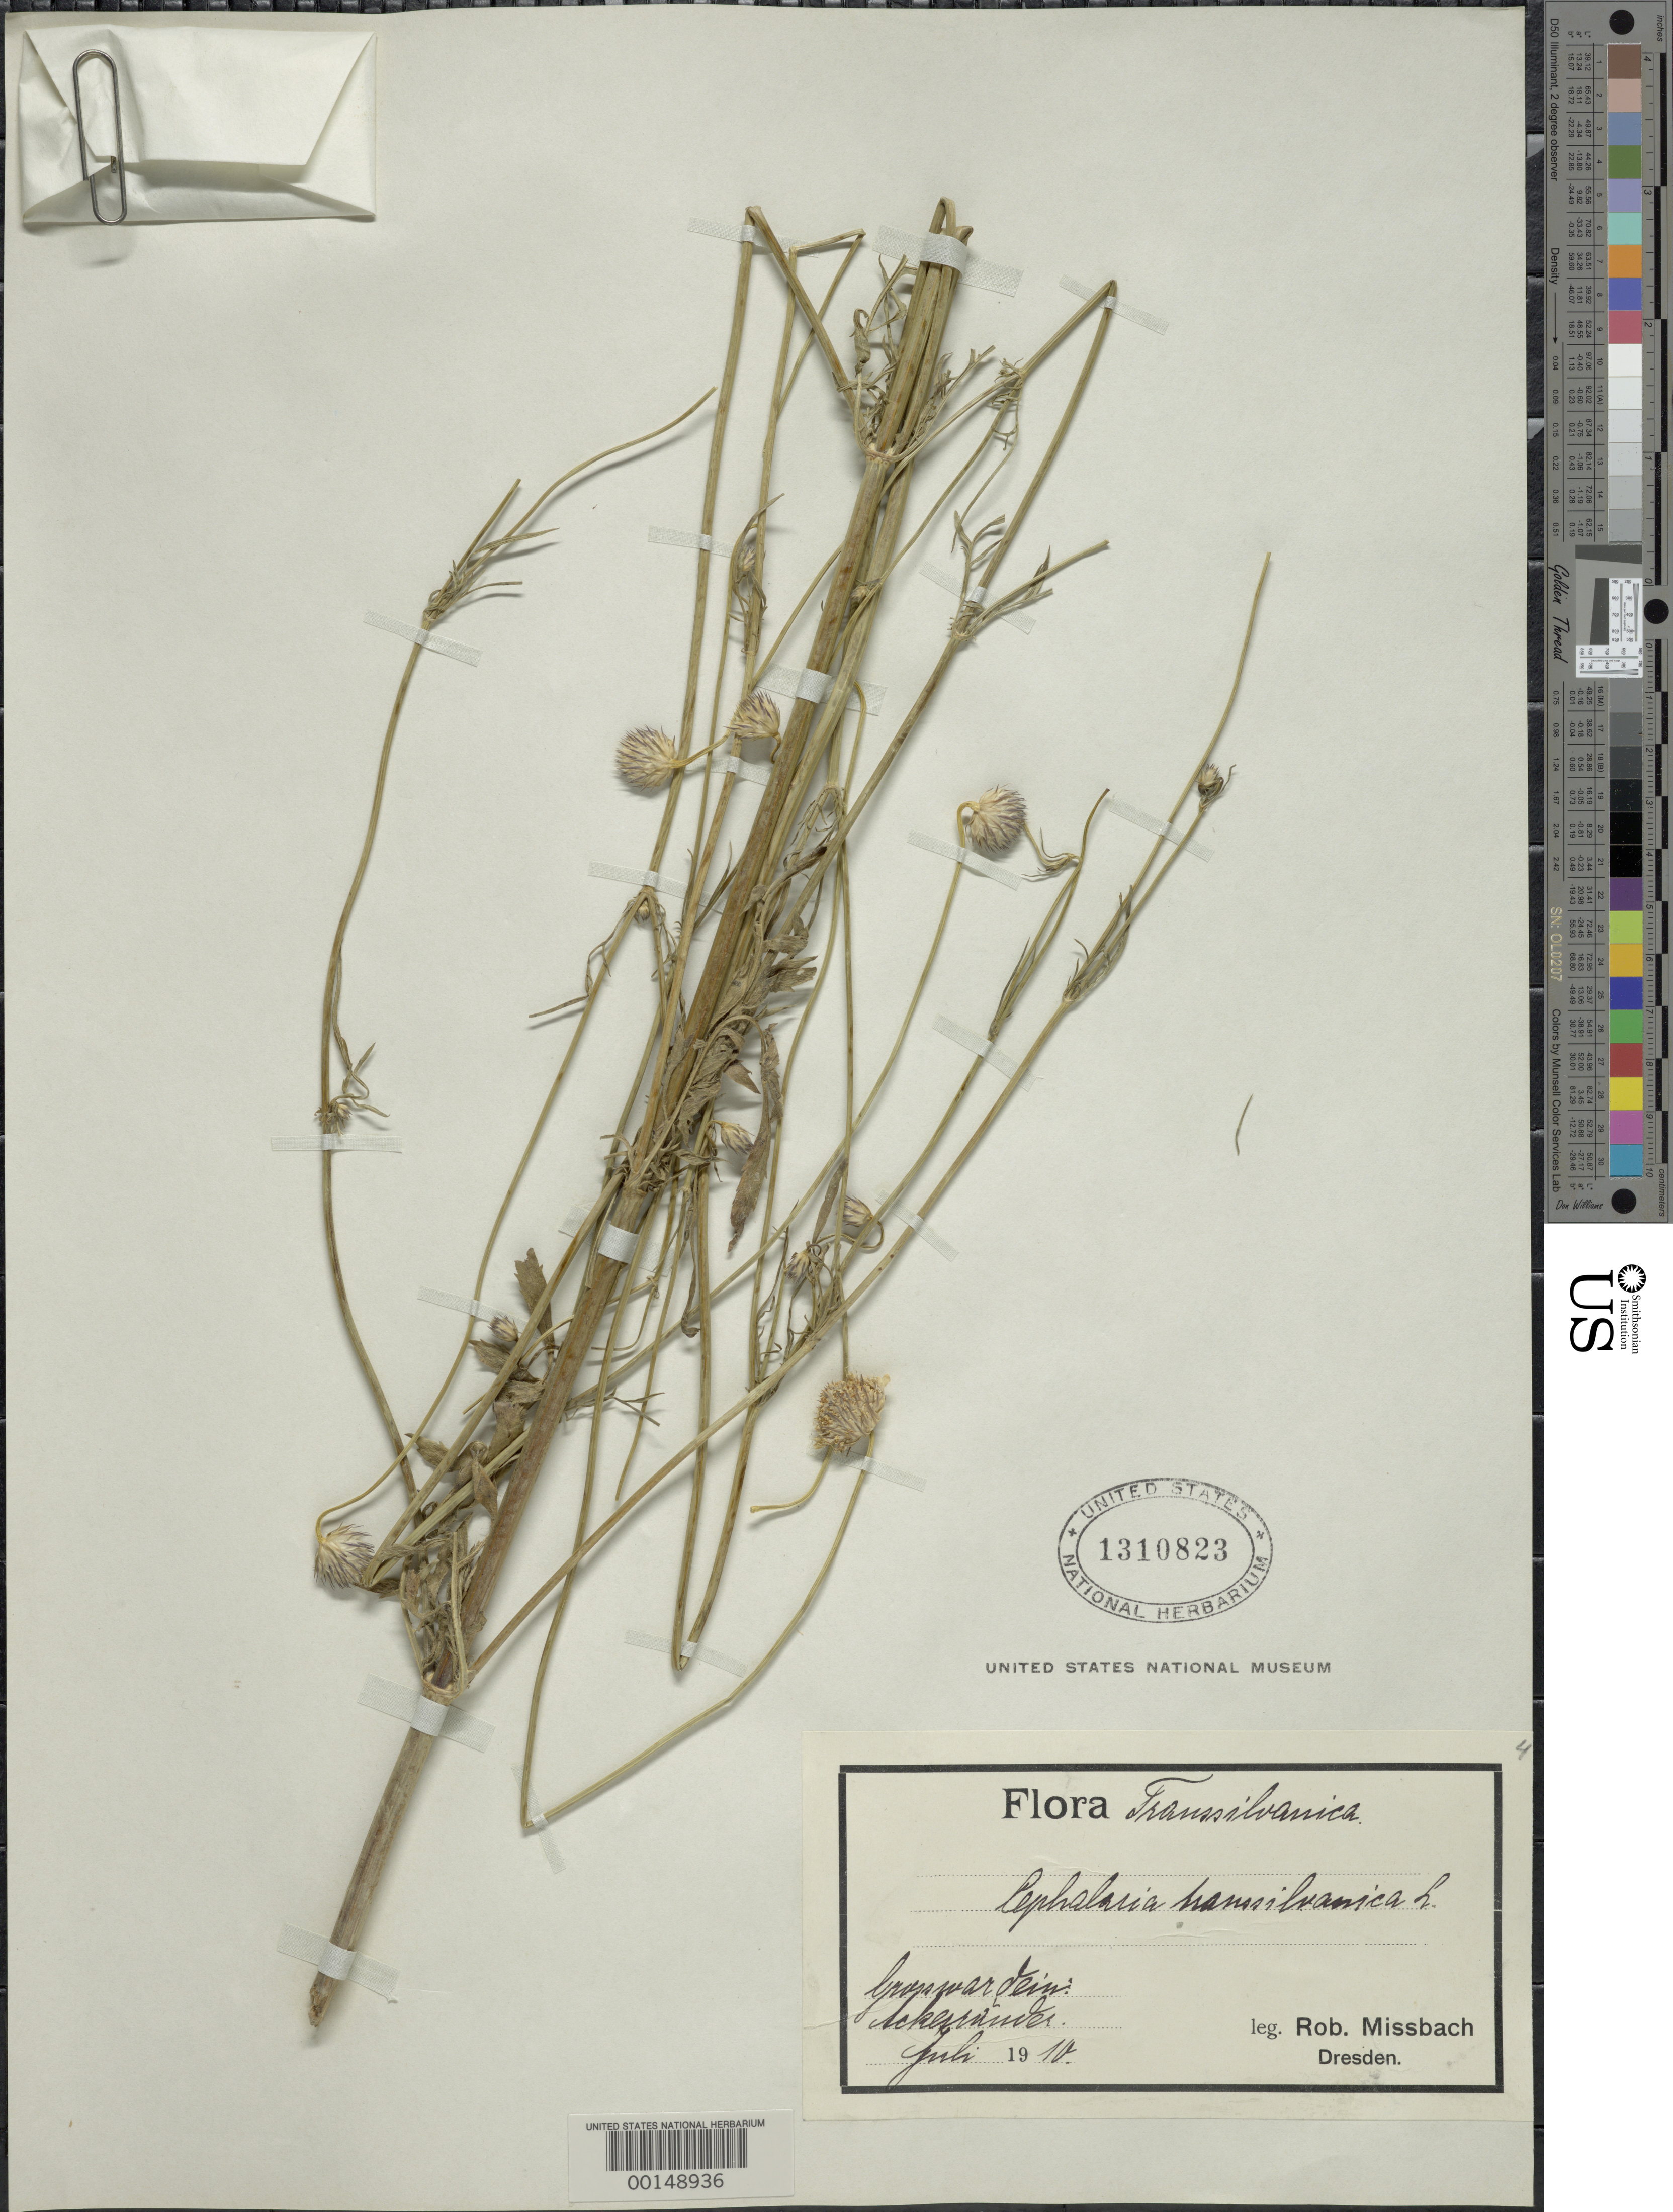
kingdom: Plantae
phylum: Tracheophyta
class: Magnoliopsida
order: Dipsacales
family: Caprifoliaceae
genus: Cephalaria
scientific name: Cephalaria transylvanica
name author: (L.) Roem. & Schult.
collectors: R. Missbach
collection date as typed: Jul 1910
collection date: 1910-07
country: Romania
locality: Transylvania. [Country originally as Austria.]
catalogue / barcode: US 1310823